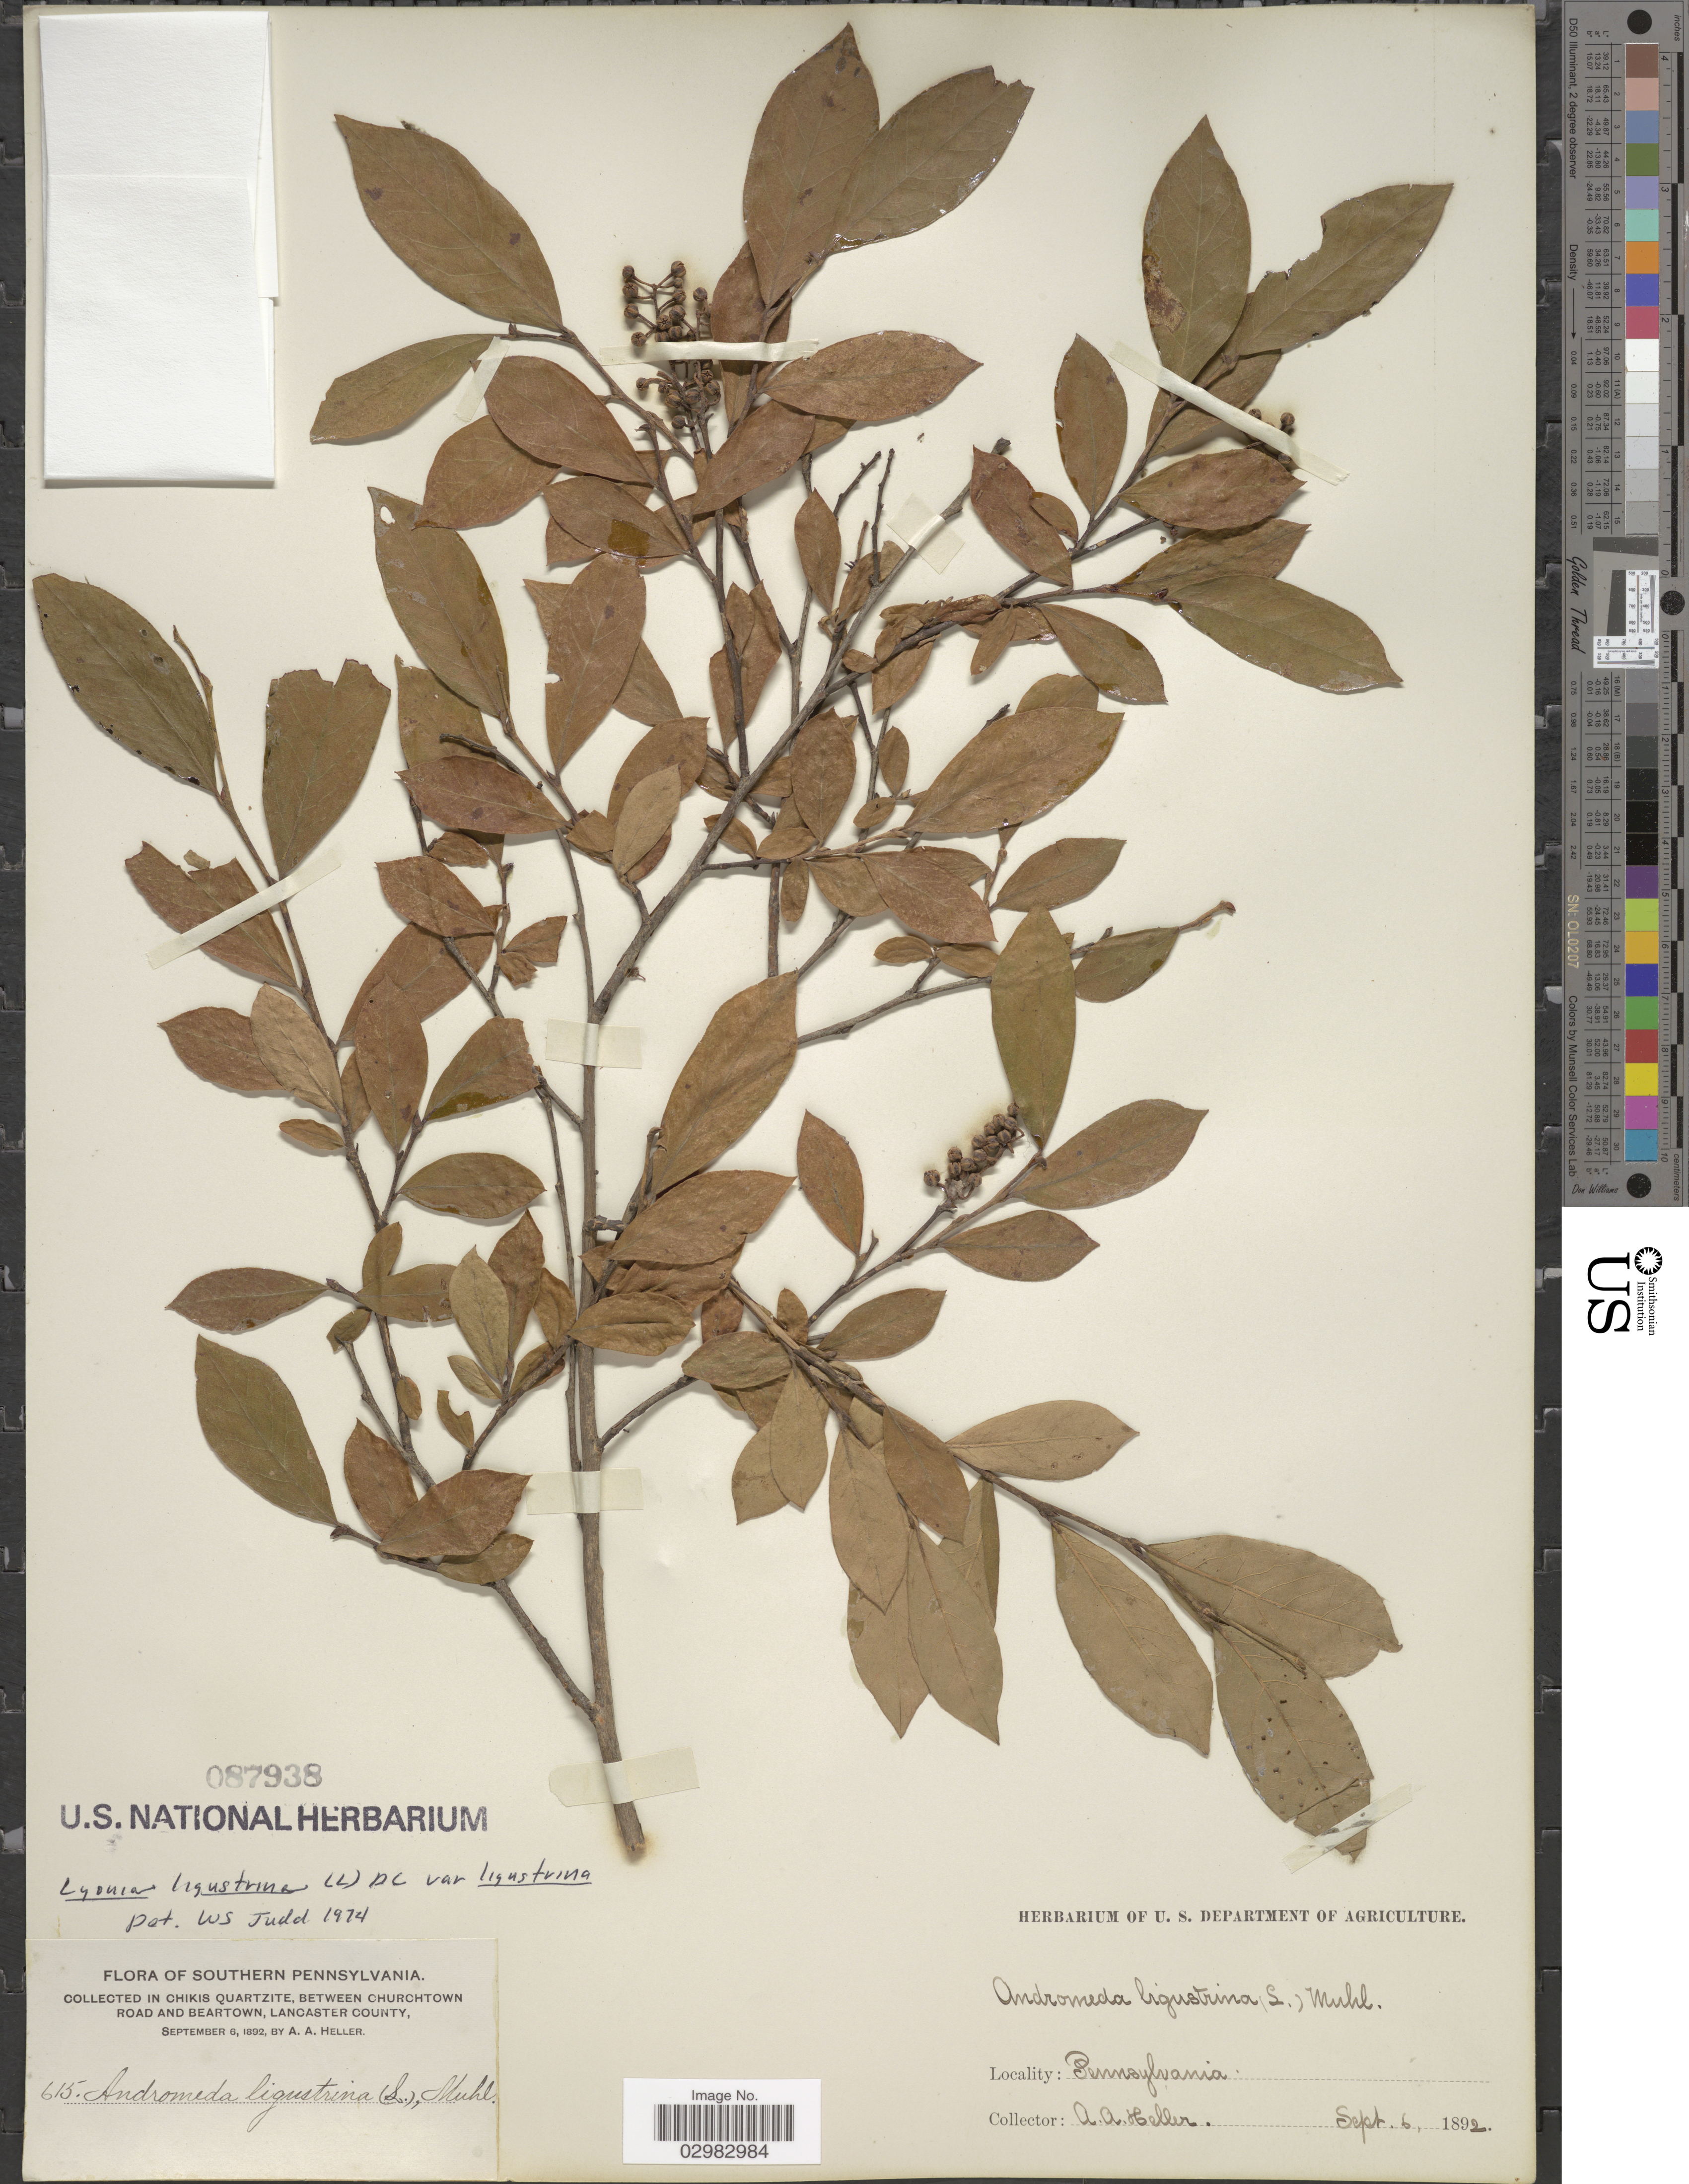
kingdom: Plantae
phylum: Tracheophyta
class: Magnoliopsida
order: Ericales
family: Ericaceae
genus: Lyonia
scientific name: Lyonia ligustrina var. ligustrina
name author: (L.) DC.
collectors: A. A. Heller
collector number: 615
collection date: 1892-09-06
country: United States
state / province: Pennsylvania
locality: Southern Pennsylvania. In Chikis Quartzite, between Churchtown road and Beartown, Lancaster County.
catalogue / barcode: US 87938